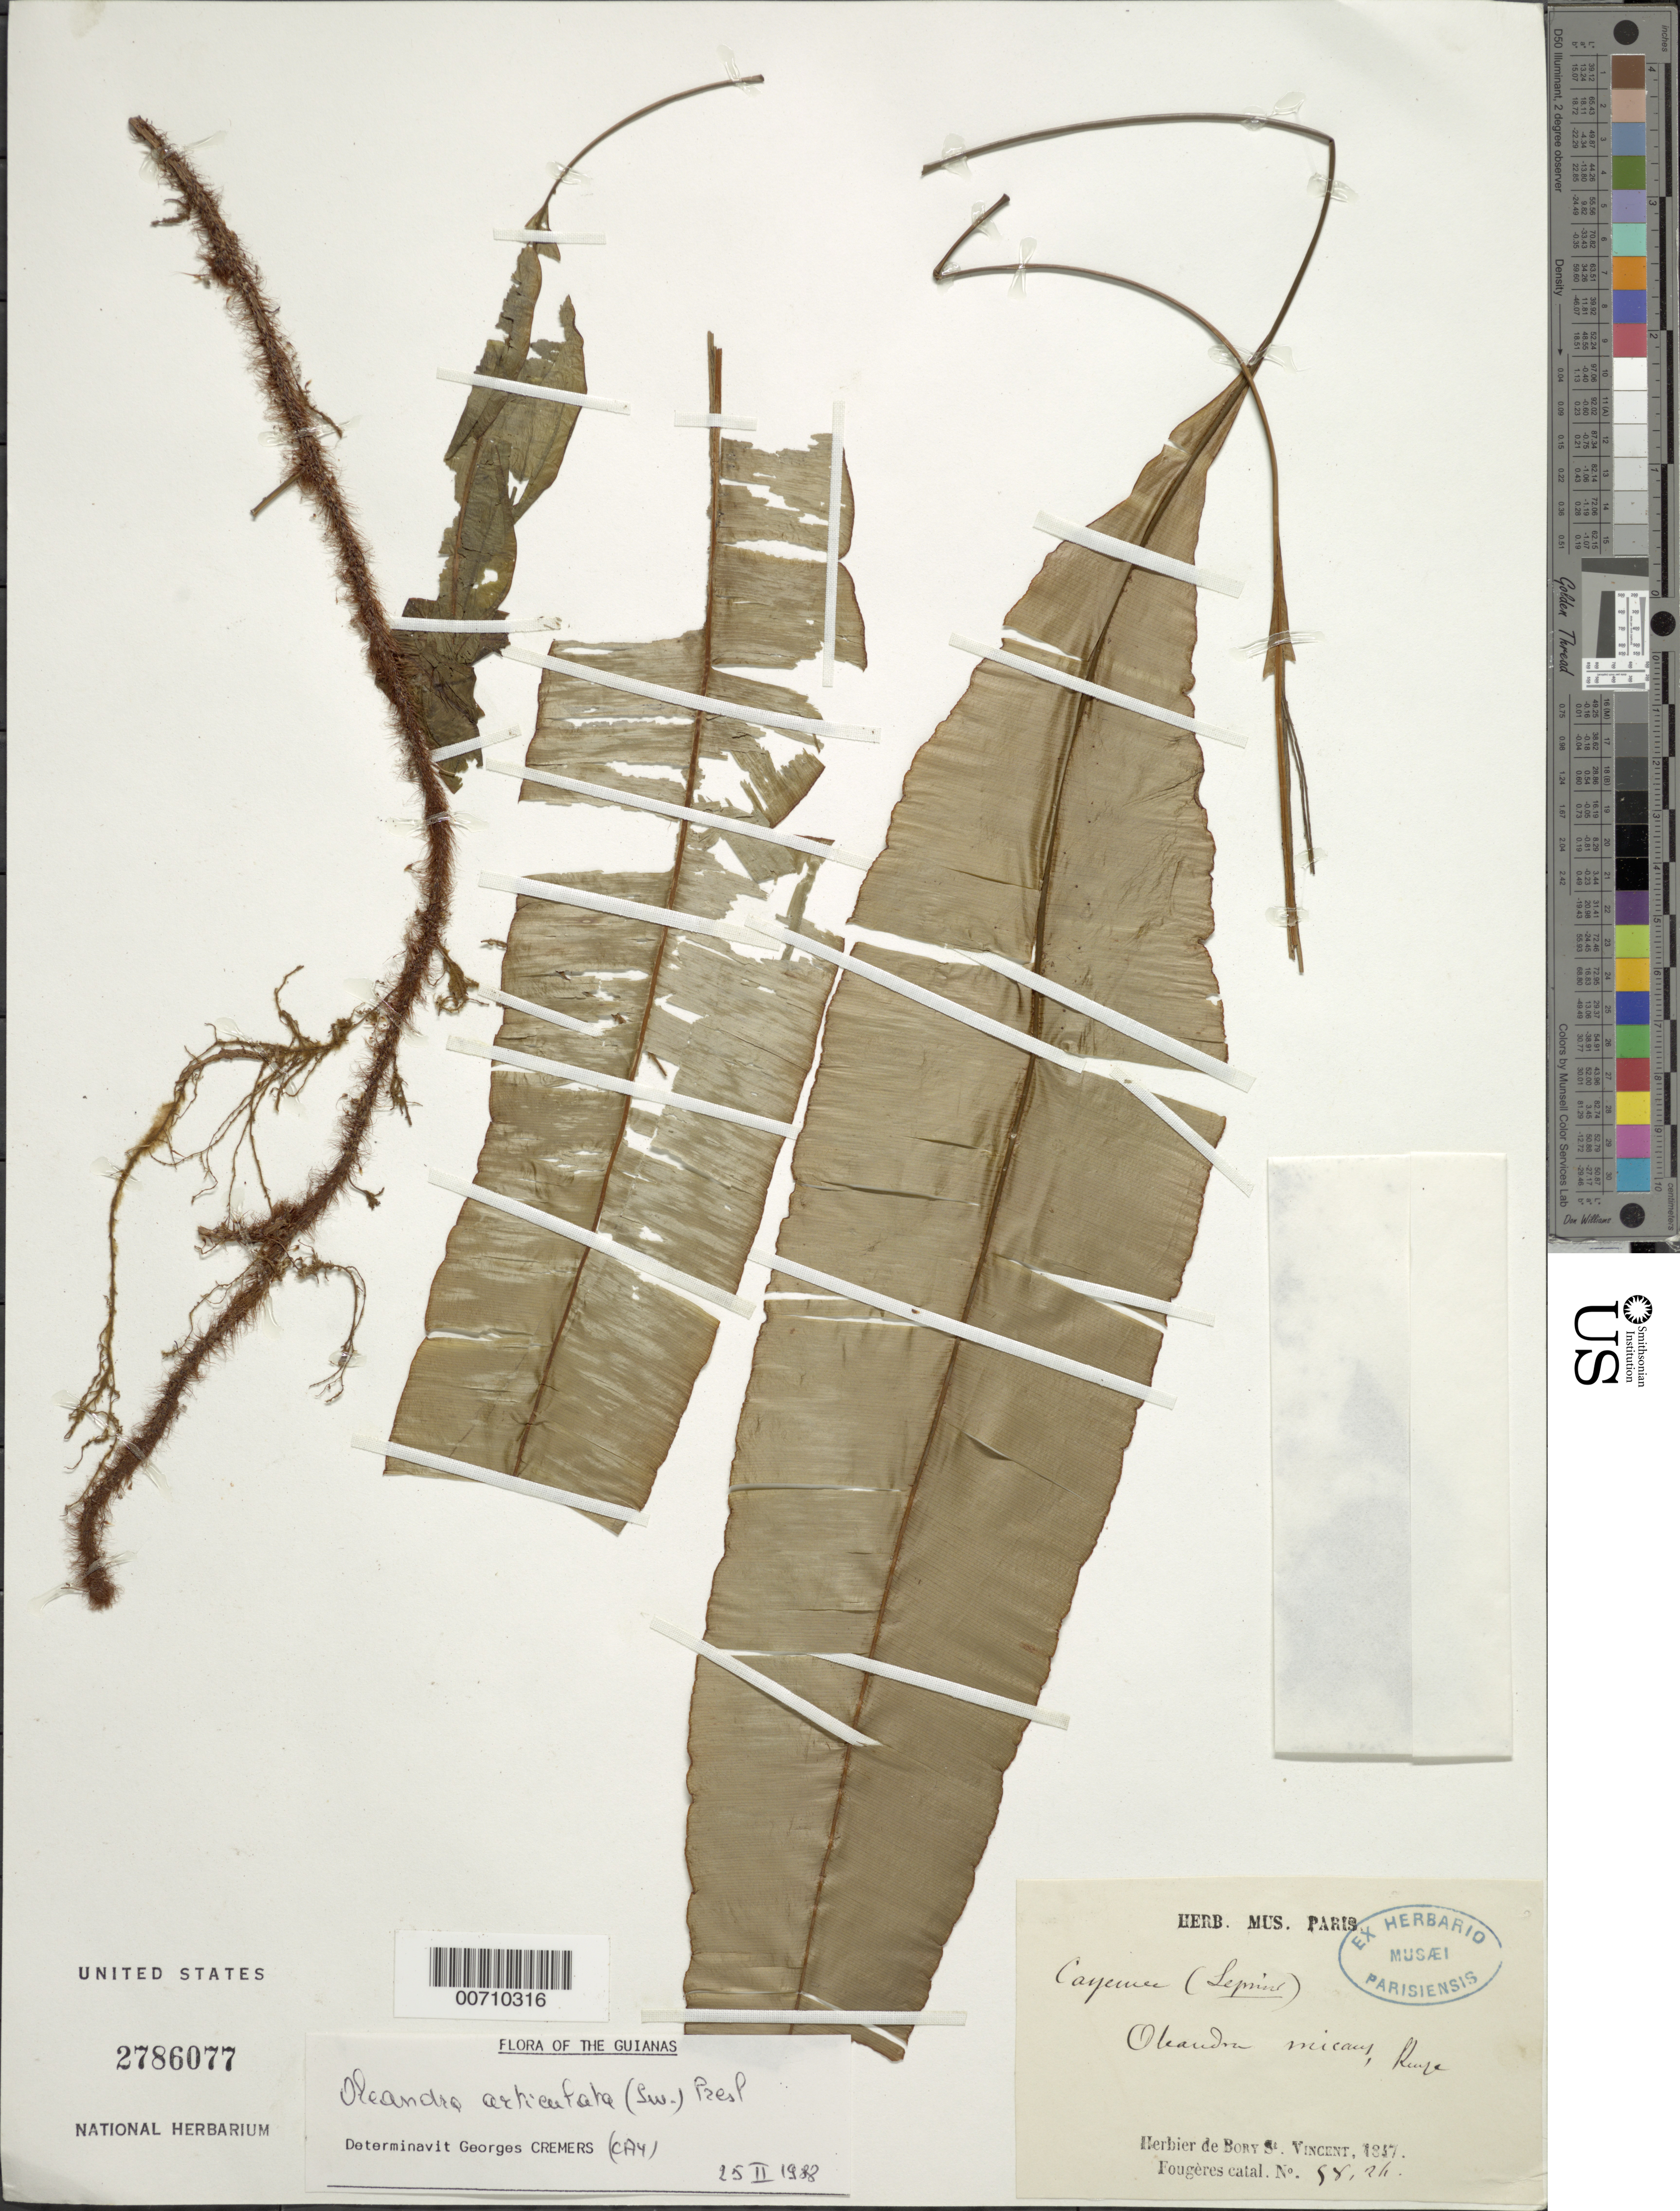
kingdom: Plantae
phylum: Tracheophyta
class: Polypodiopsida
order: Polypodiales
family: Oleandraceae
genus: Oleandra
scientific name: Oleandra articulata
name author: (Sw.) C. Presl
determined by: Cremers, Georges A.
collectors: F. M. R. Leprieur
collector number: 58 ?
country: French Guiana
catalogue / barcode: US 2786077